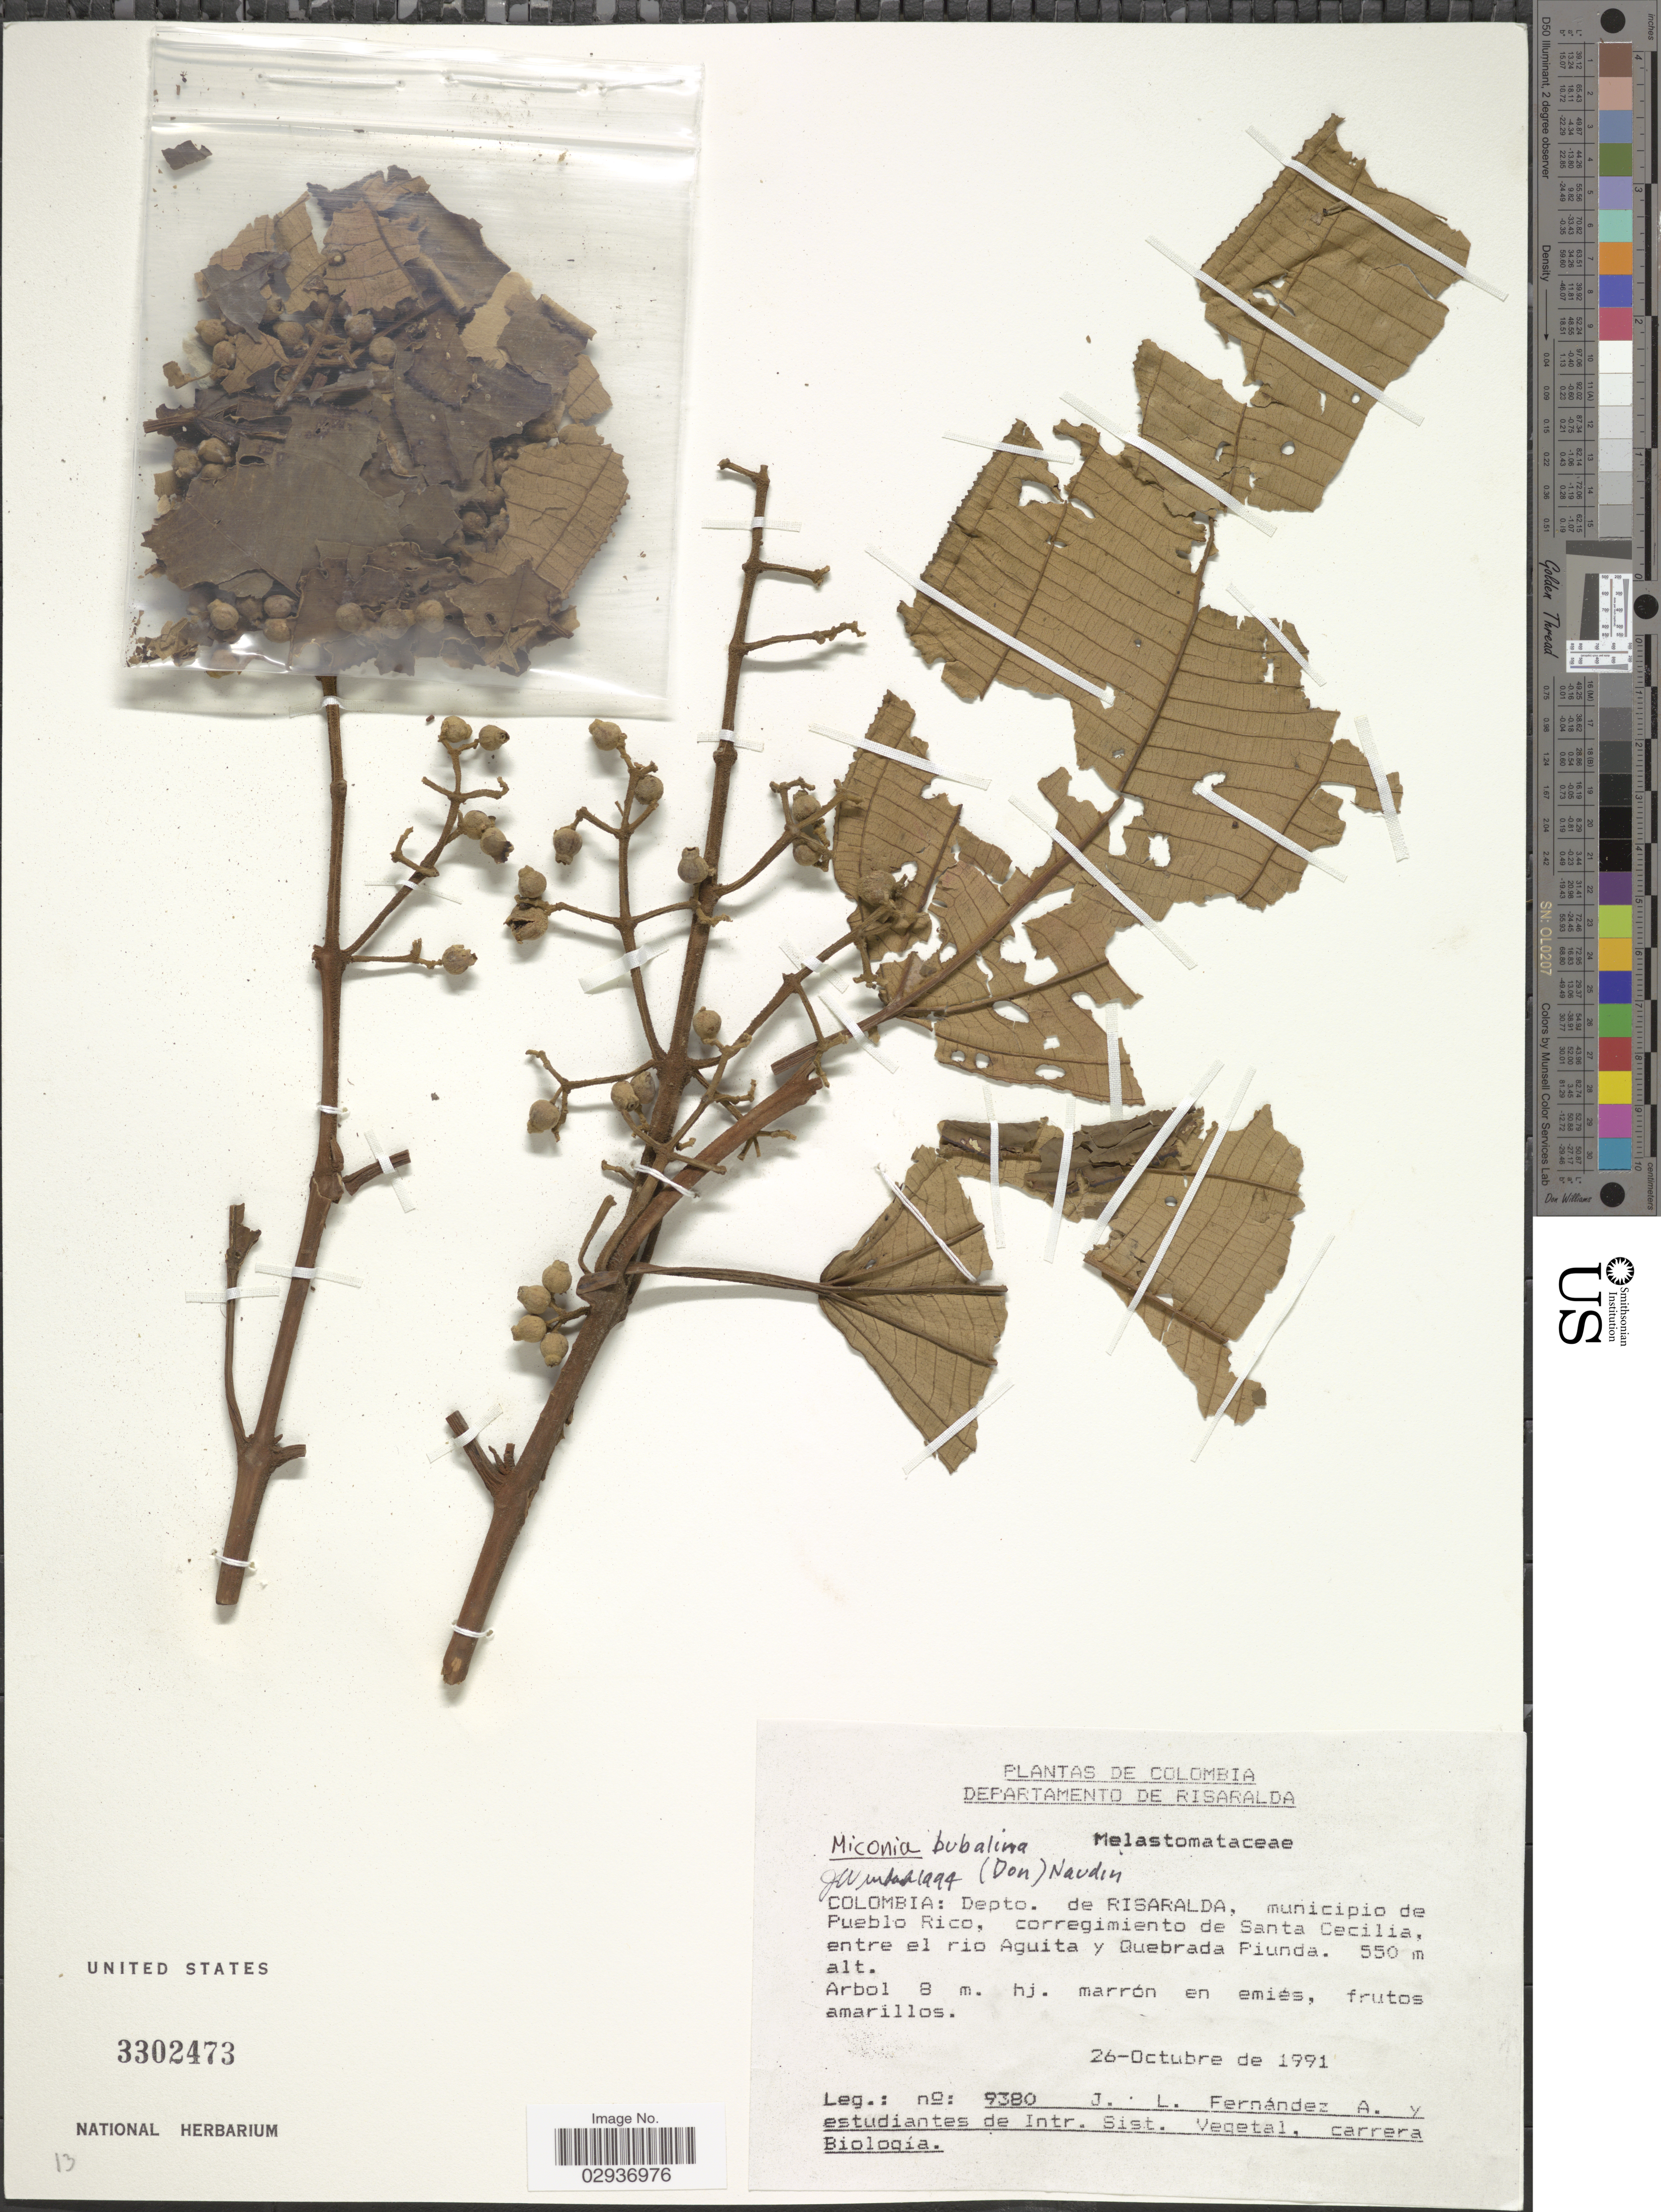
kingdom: Plantae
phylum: Tracheophyta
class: Magnoliopsida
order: Myrtales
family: Melastomataceae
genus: Miconia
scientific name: Miconia bubalina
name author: Naudin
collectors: J. Fernández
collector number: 9380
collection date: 1991-10-26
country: Colombia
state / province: Risaralda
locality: Depto. de Risaralda, municipio de Pueblo Rico, corregimiento de Santa Cecilia, entre el rio Aguita y Quebrada Piunda.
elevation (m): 550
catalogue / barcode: US 3302473